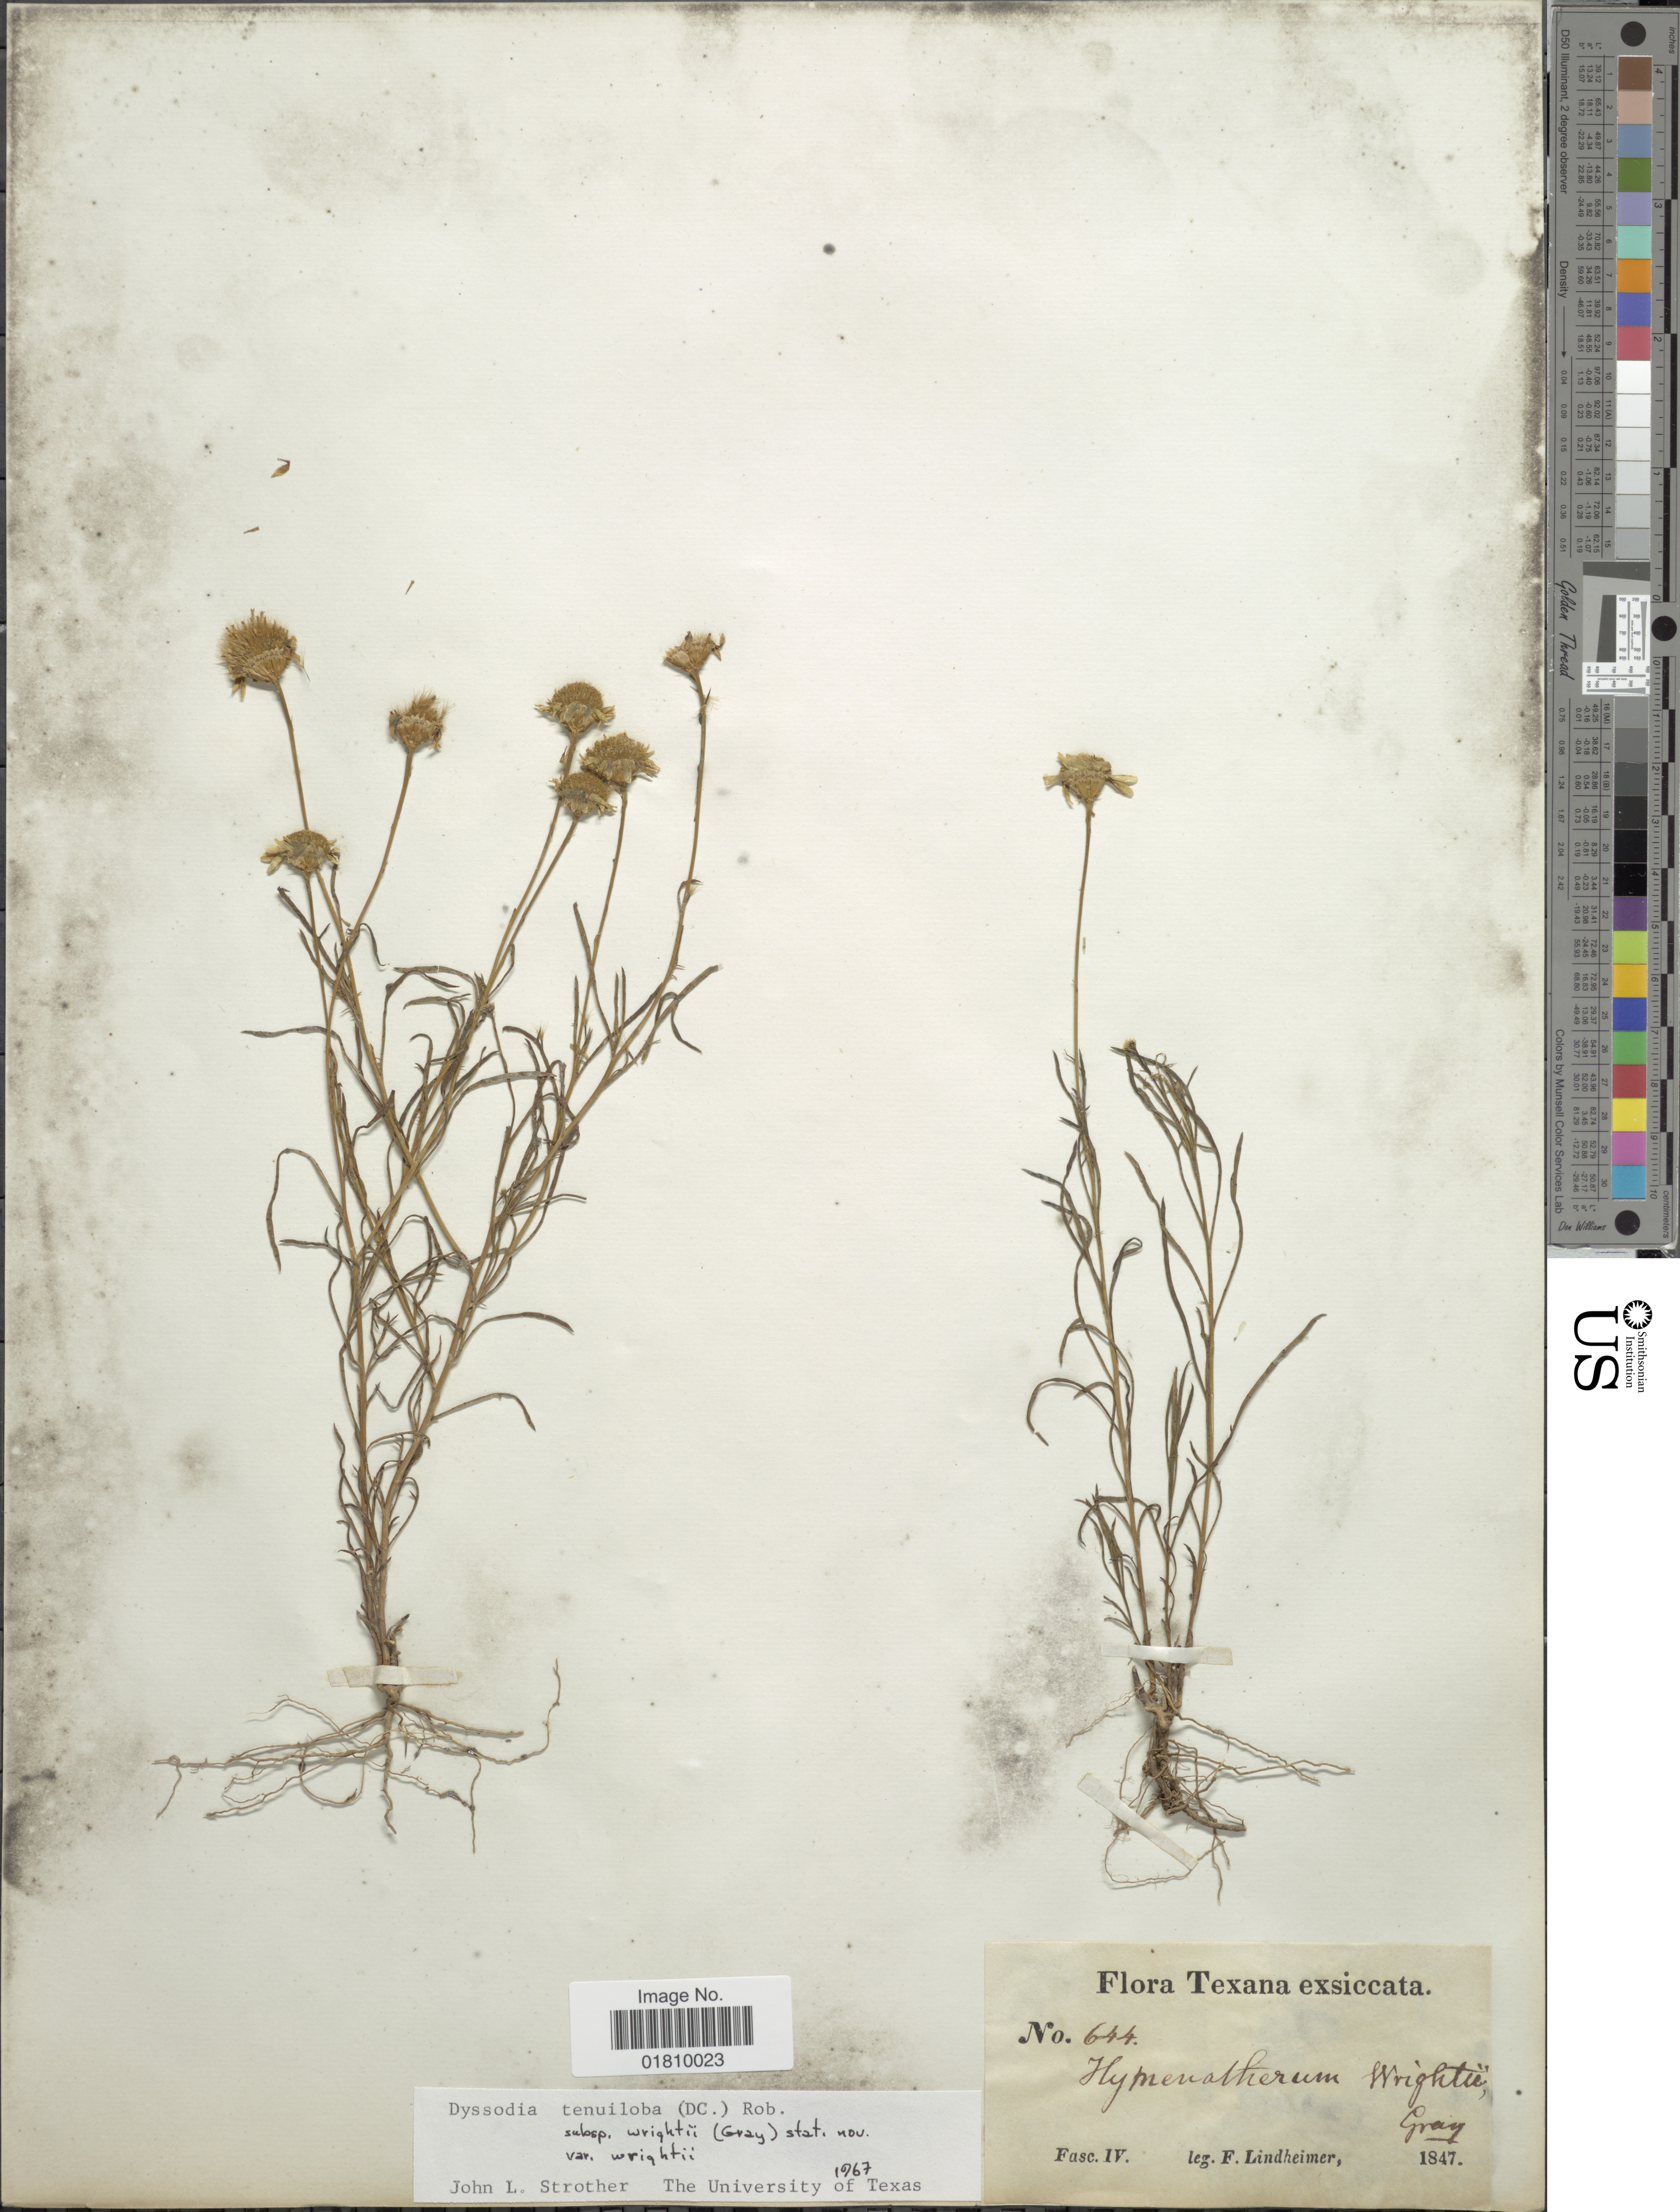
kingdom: Plantae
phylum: Tracheophyta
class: Magnoliopsida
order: Asterales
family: Asteraceae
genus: Thymophylla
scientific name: Thymophylla tenuiloba var. wrightii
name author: (A. Gray) Strother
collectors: F. Lindheimer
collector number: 644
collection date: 1847-04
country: United States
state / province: Texas